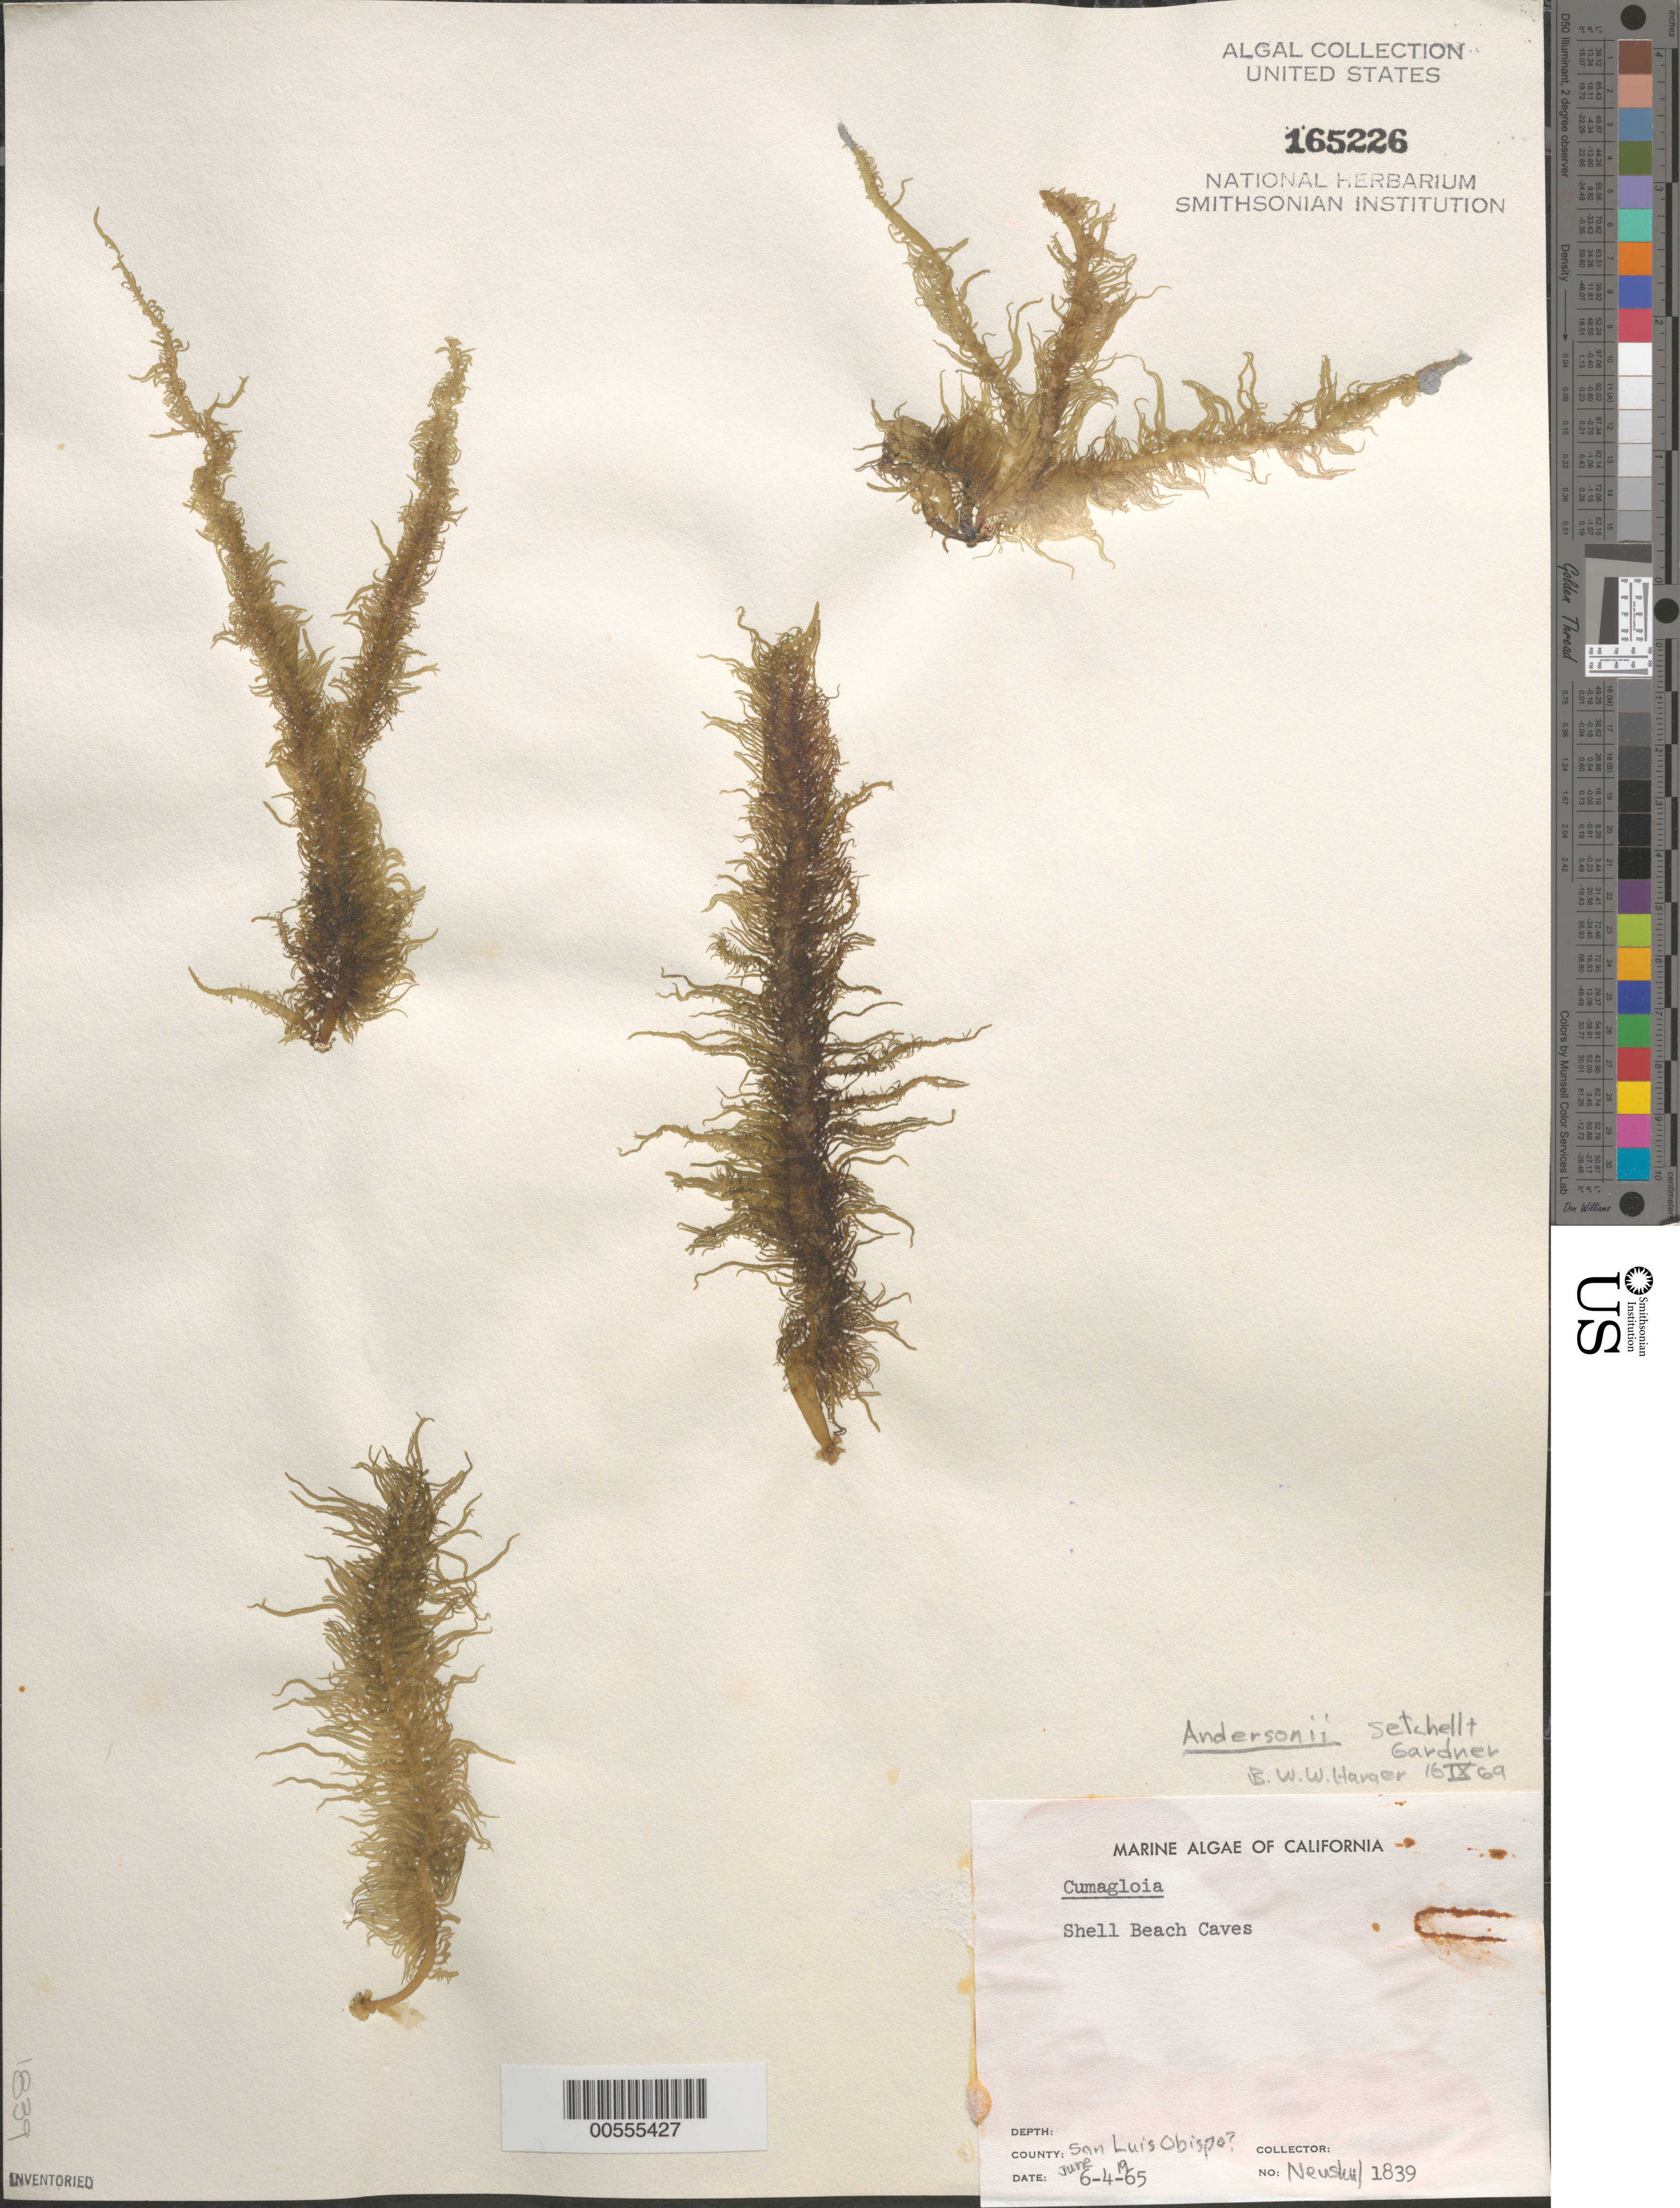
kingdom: Plantae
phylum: Rhodophyta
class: Florideophyceae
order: Nemaliales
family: Liagoraceae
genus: Cumagloia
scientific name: Cumagloia andersonii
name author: (Farl.) Setch. & N.L. Gardner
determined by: Harger, B. W. W.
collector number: Neushul 1839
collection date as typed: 04 Jun 1965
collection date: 1965-06-04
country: United States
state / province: California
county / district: San Luis Obispo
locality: Shell Beach caves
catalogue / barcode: US 165226